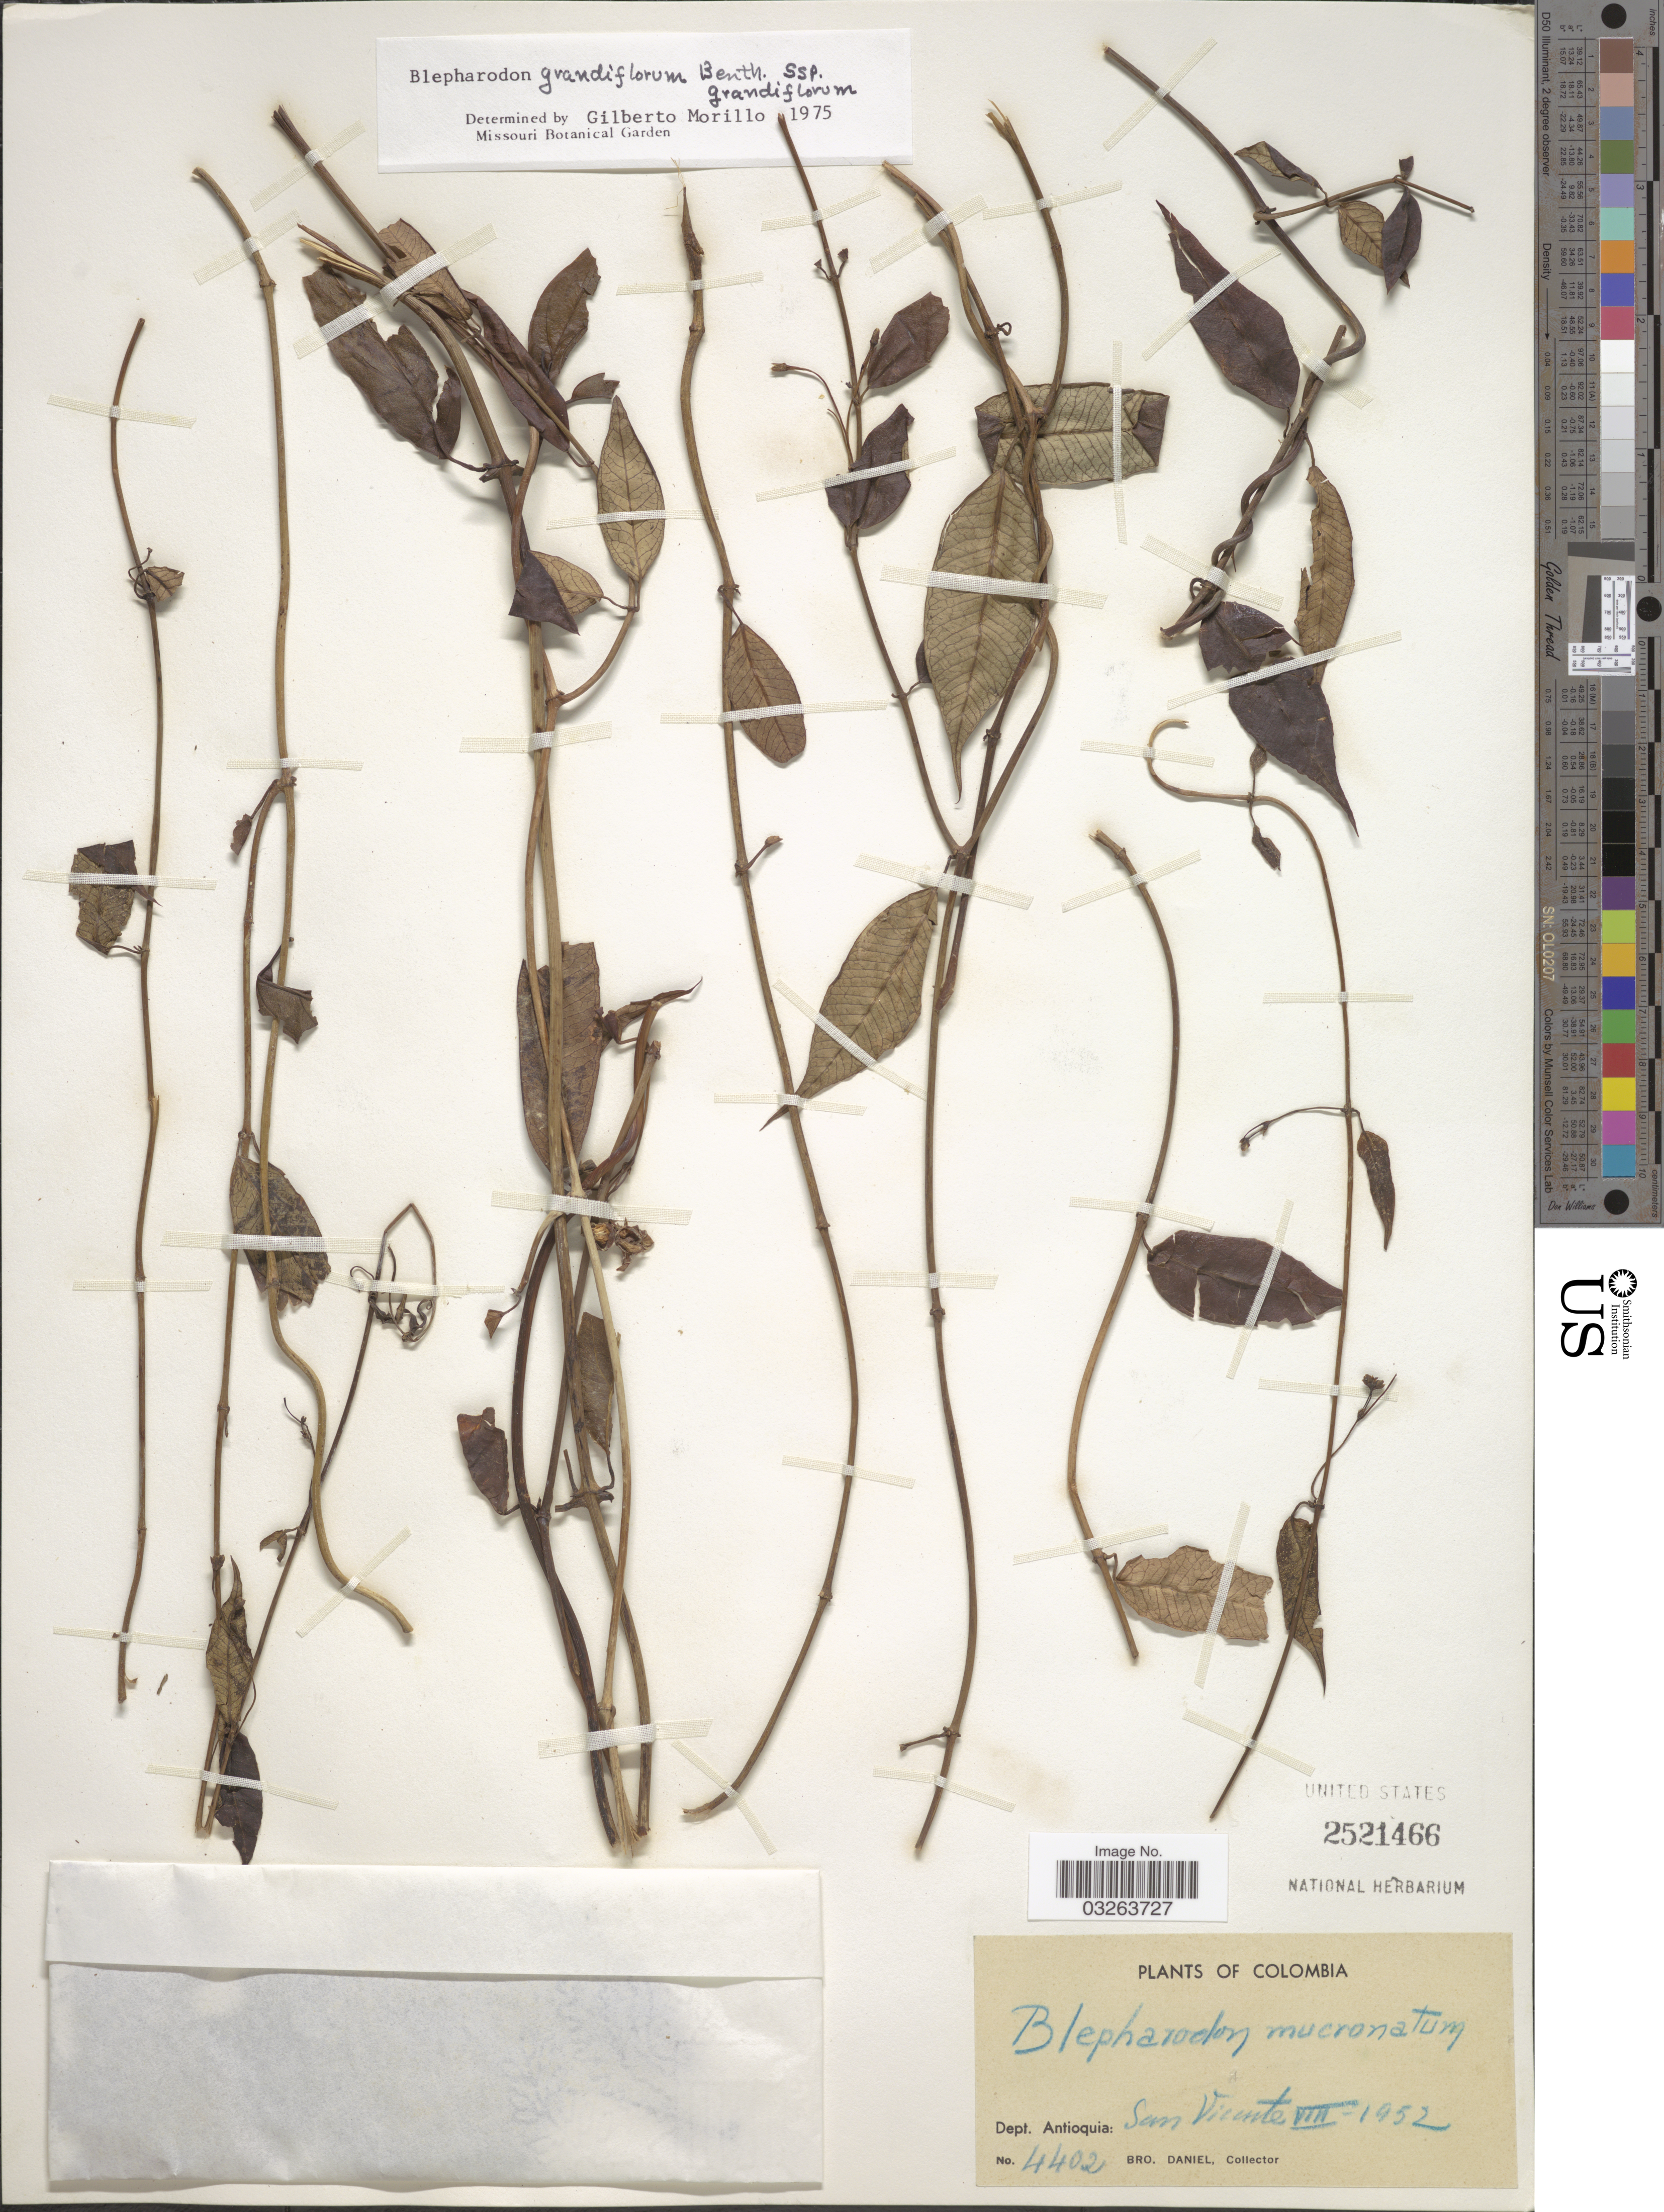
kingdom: Plantae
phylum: Tracheophyta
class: Magnoliopsida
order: Gentianales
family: Apocynaceae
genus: Blepharodon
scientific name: Blepharodon grandiflorum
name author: Benth.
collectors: Bro. Daniel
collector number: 4402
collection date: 1952-08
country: Colombia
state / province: Antioquia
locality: Dept. Antioquia: San Vicente.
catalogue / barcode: US 2521466